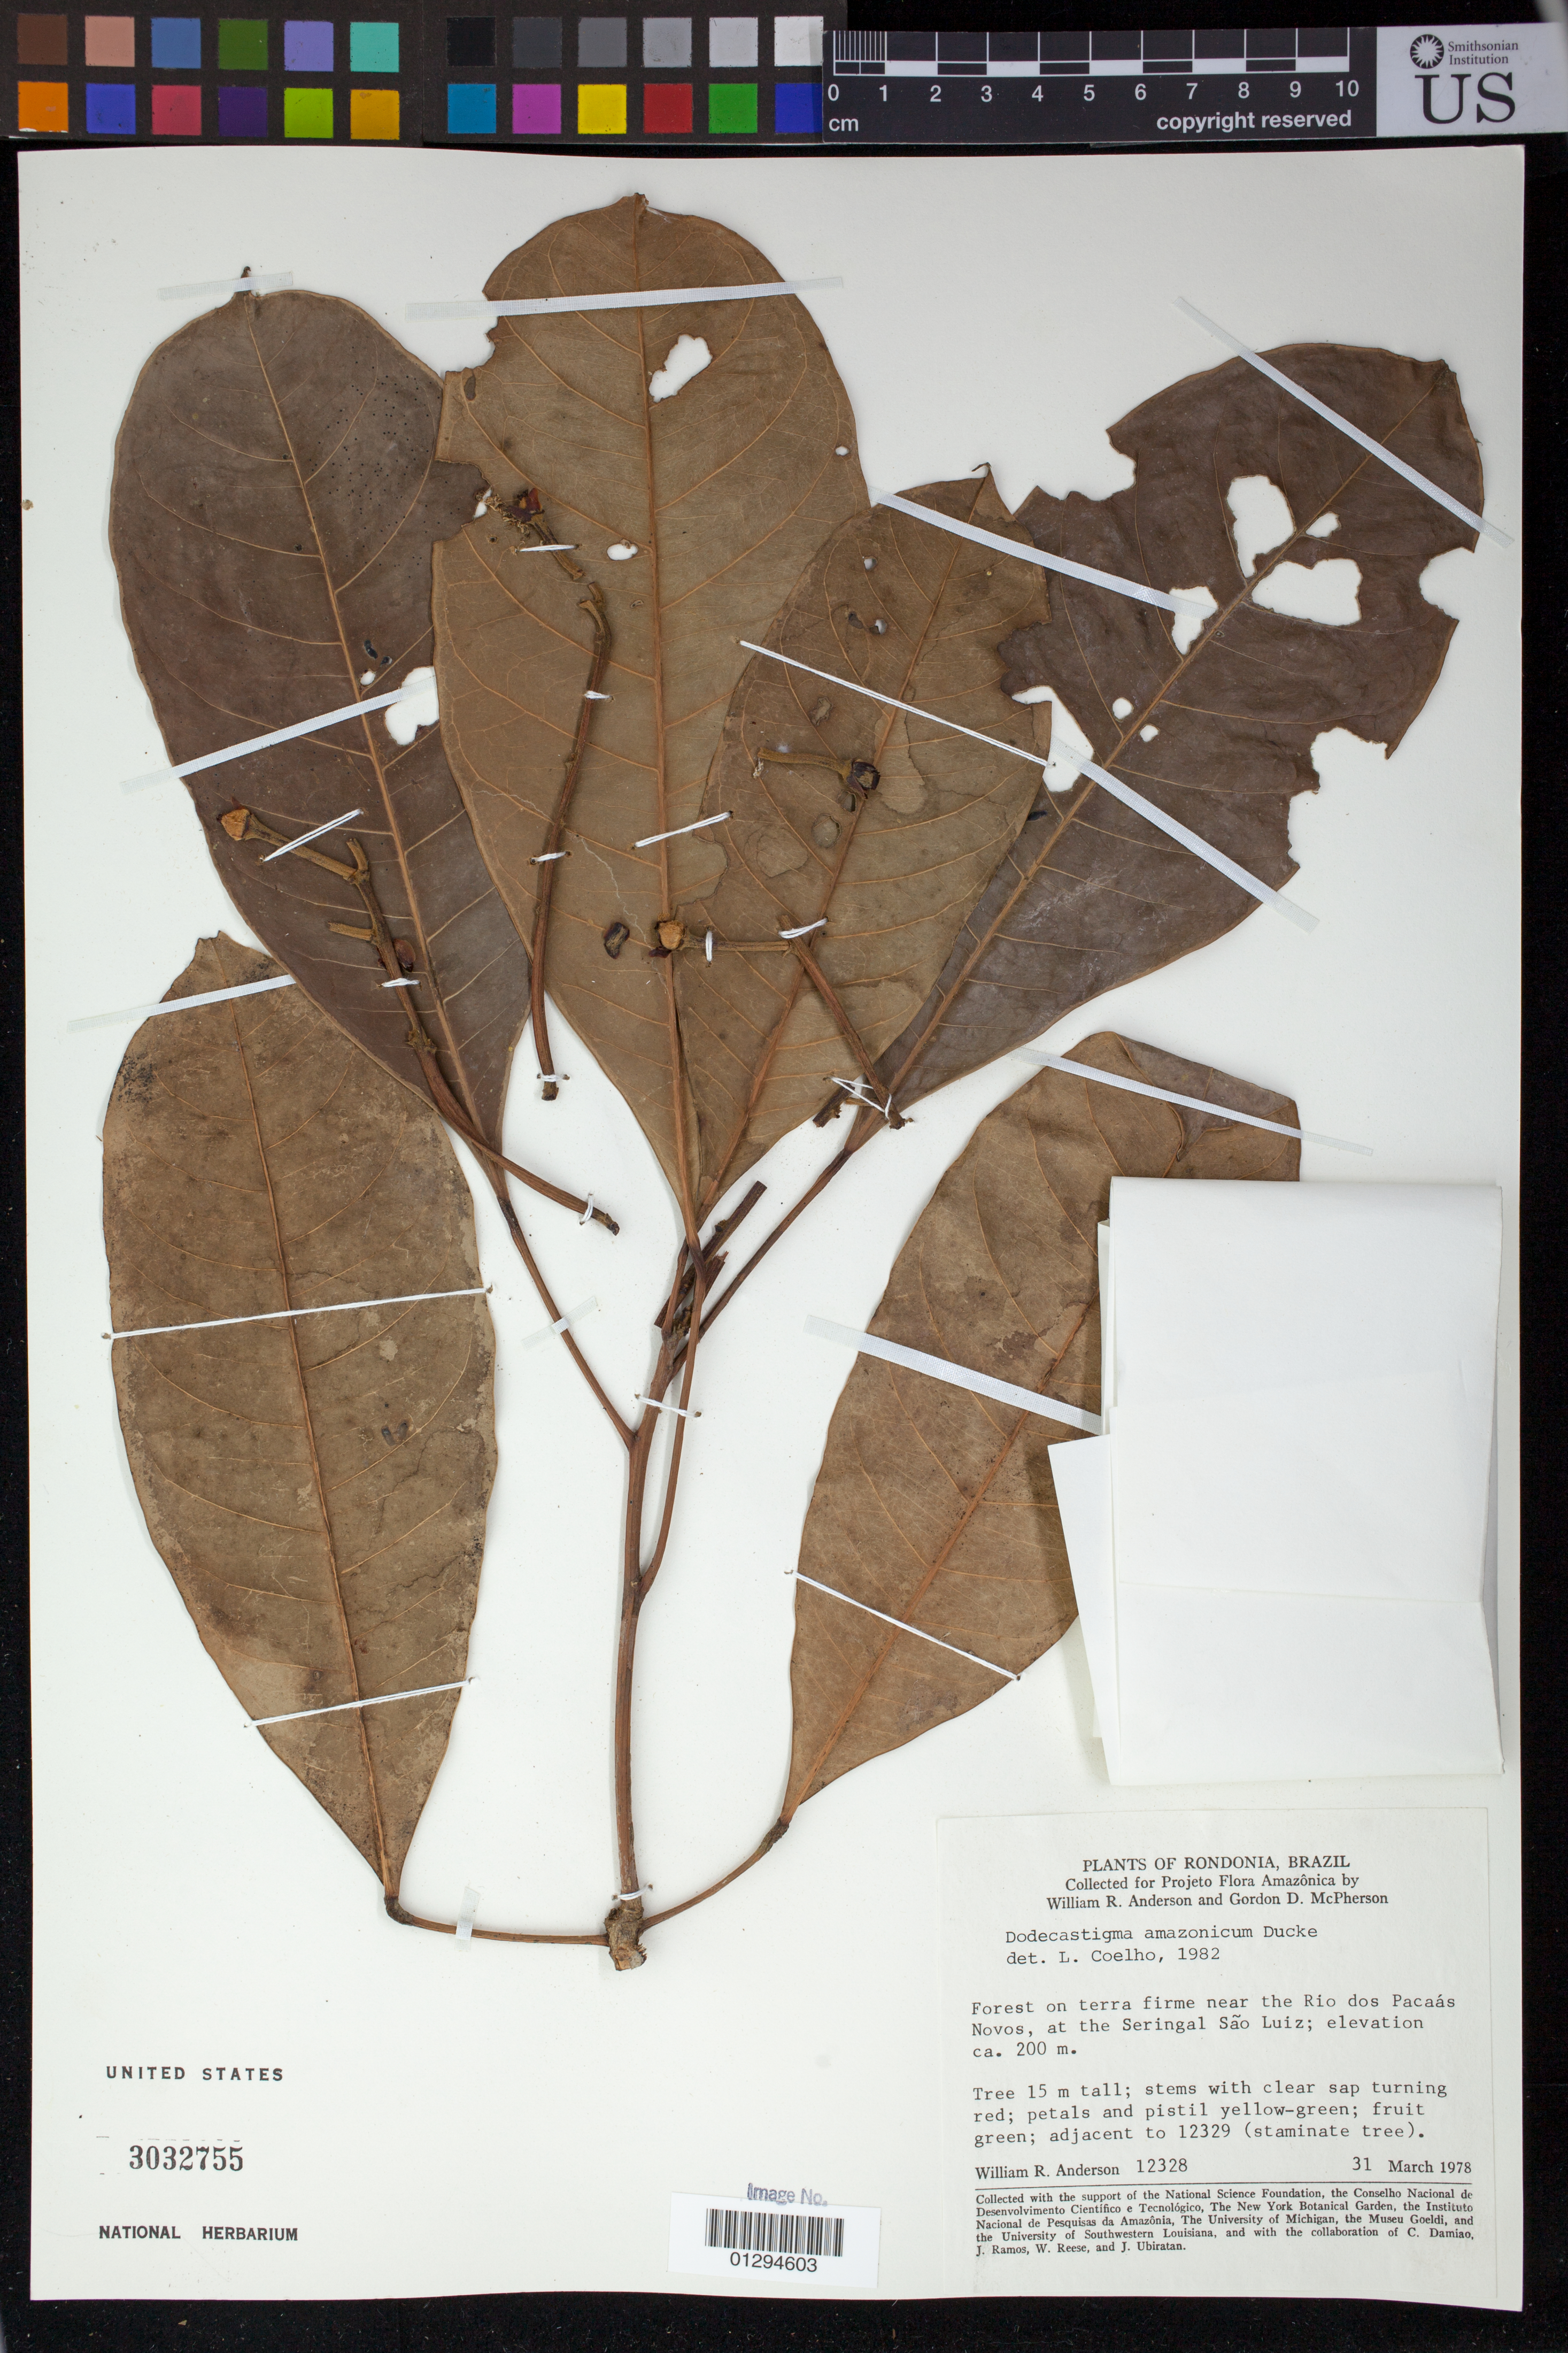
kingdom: Plantae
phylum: Tracheophyta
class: Magnoliopsida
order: Malpighiales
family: Euphorbiaceae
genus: Dodecastigma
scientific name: Dodecastigma amazonicum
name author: Ducke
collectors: W. R. Anderson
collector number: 12328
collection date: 1978-03-31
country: Brazil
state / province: Rondonia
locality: Forest on terra fire near the Rio dos Pacaas Novos, at the Seringal Sao Luiz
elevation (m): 200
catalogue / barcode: US 3032755